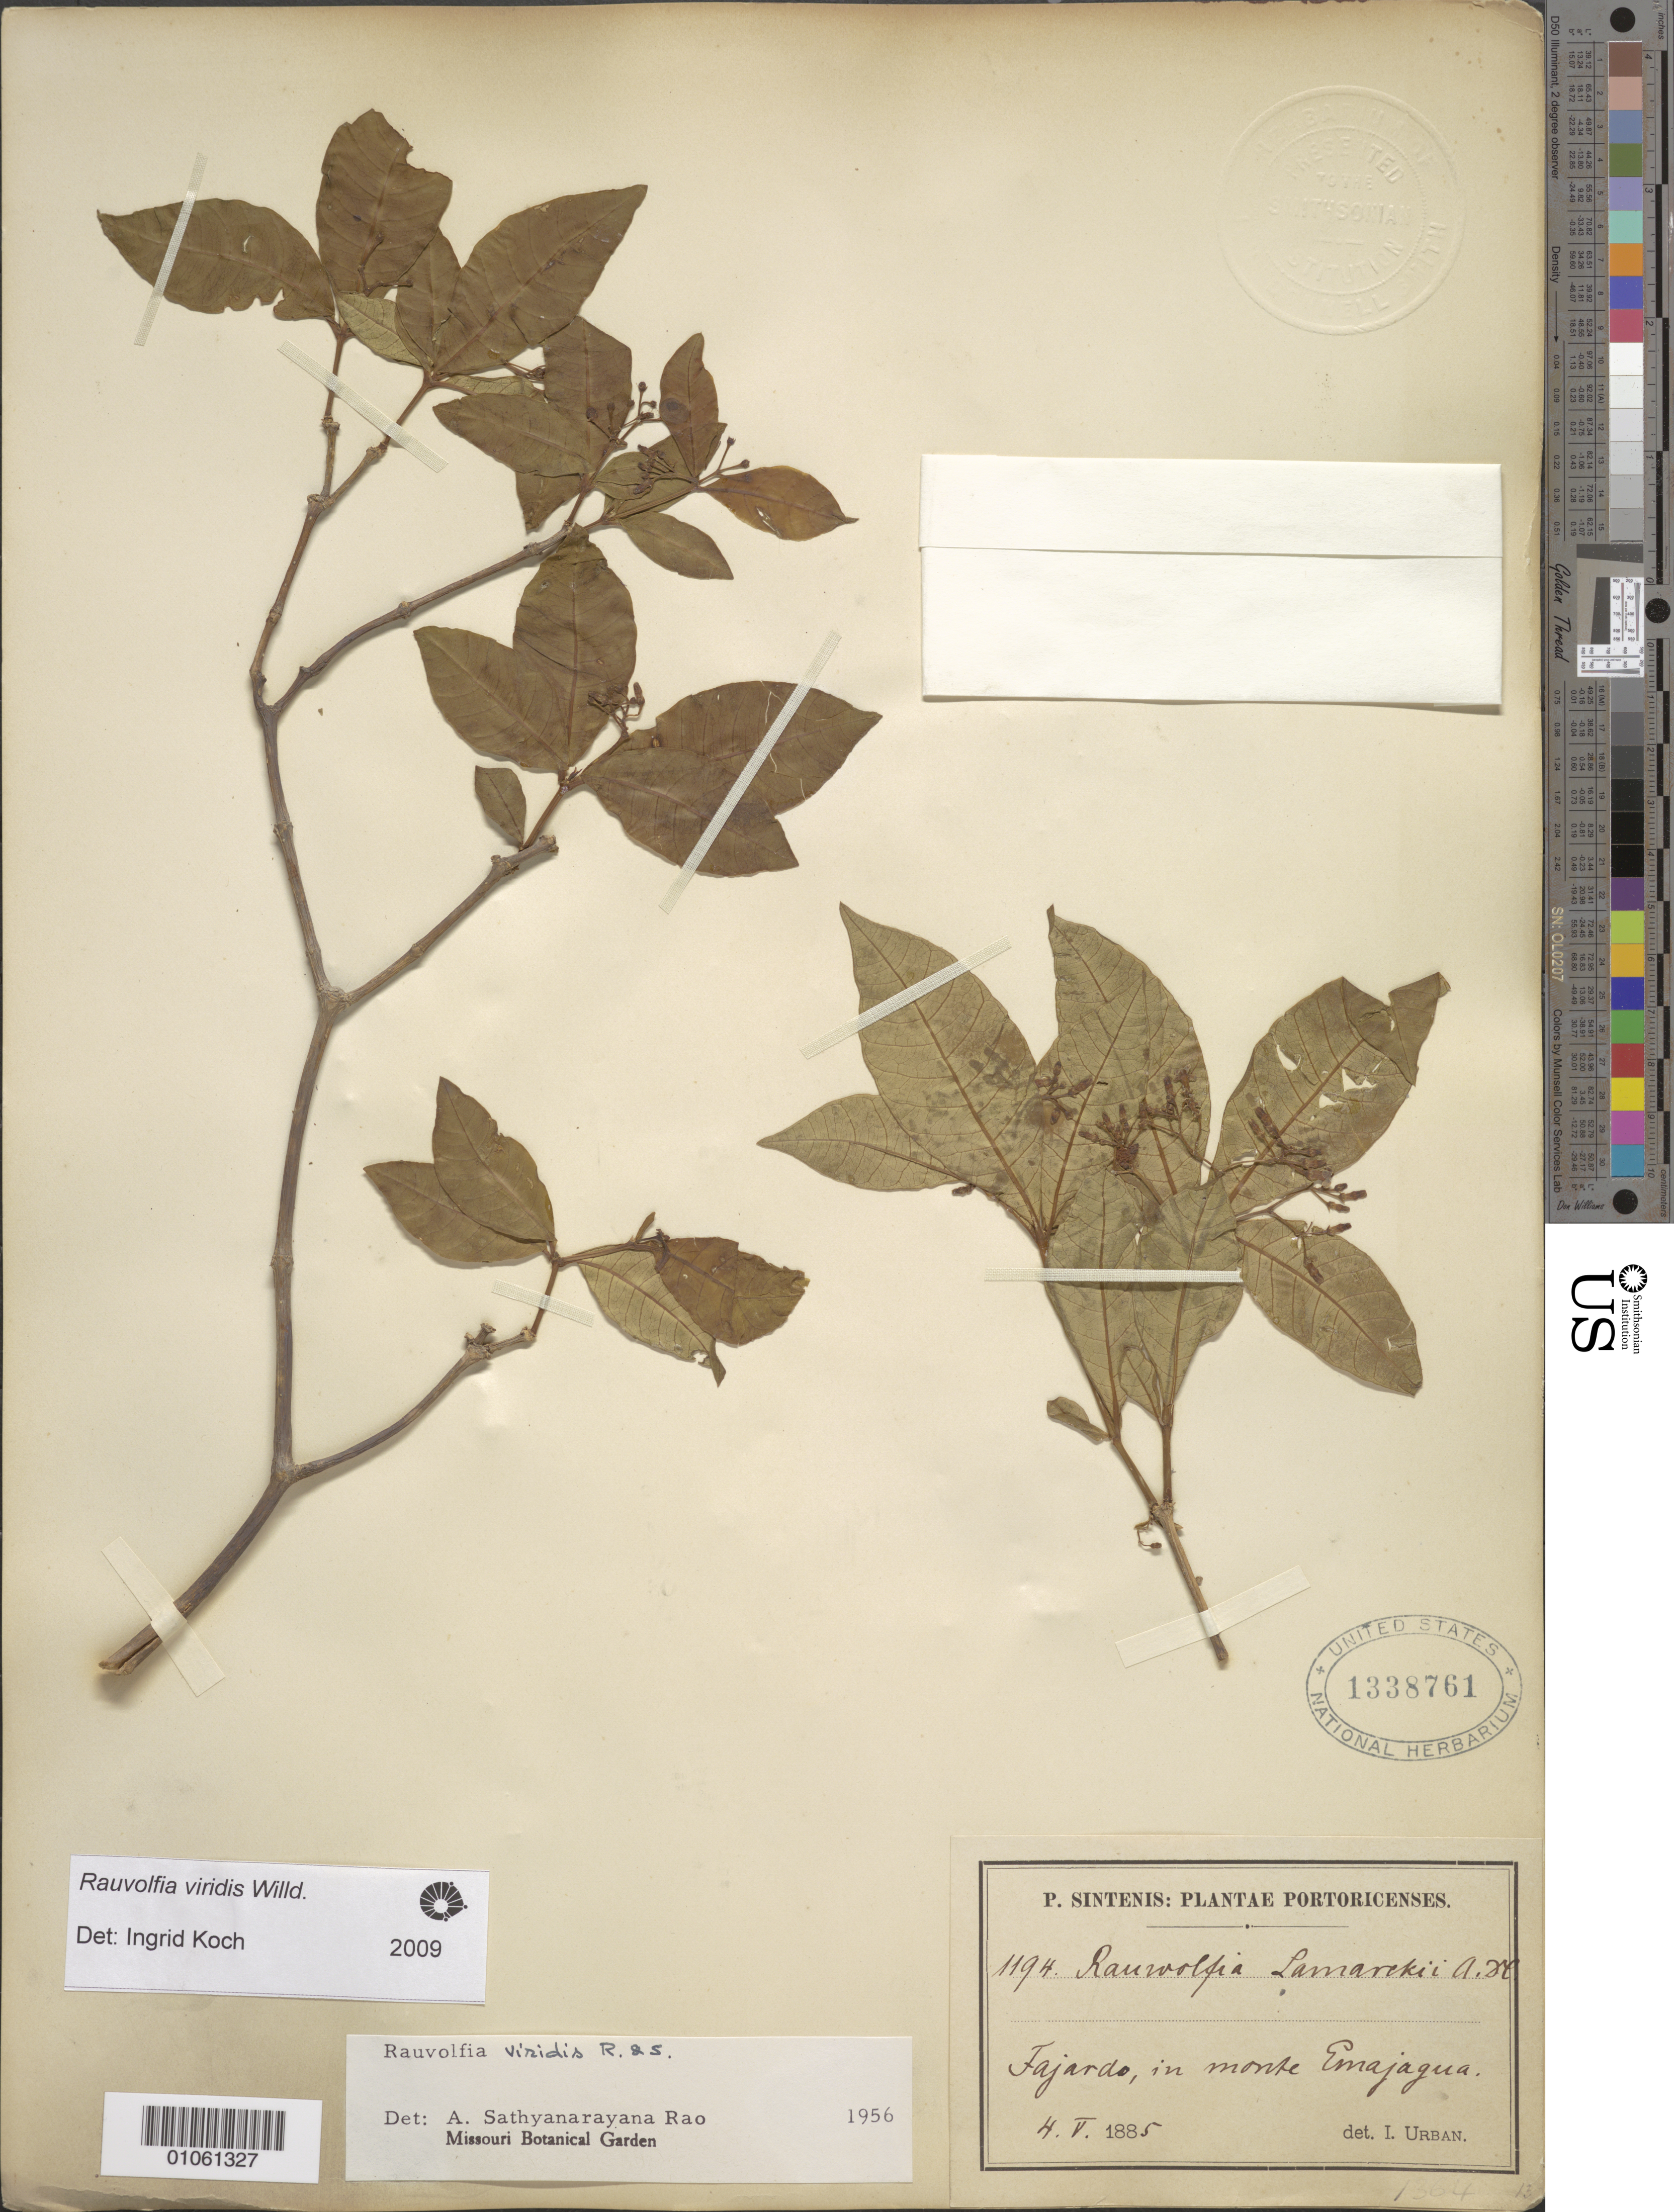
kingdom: Plantae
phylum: Tracheophyta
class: Magnoliopsida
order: Gentianales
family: Apocynaceae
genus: Rauvolfia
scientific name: Rauvolfia viridis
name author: Willd. ex Roem. & Schult.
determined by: Koch, I.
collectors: P. Sintenis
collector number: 1194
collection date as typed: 04 May 1885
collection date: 1885-05-04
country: Puerto Rico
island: Puerto Rico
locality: Fajardo, in monte Emajagua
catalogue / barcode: US 1338761